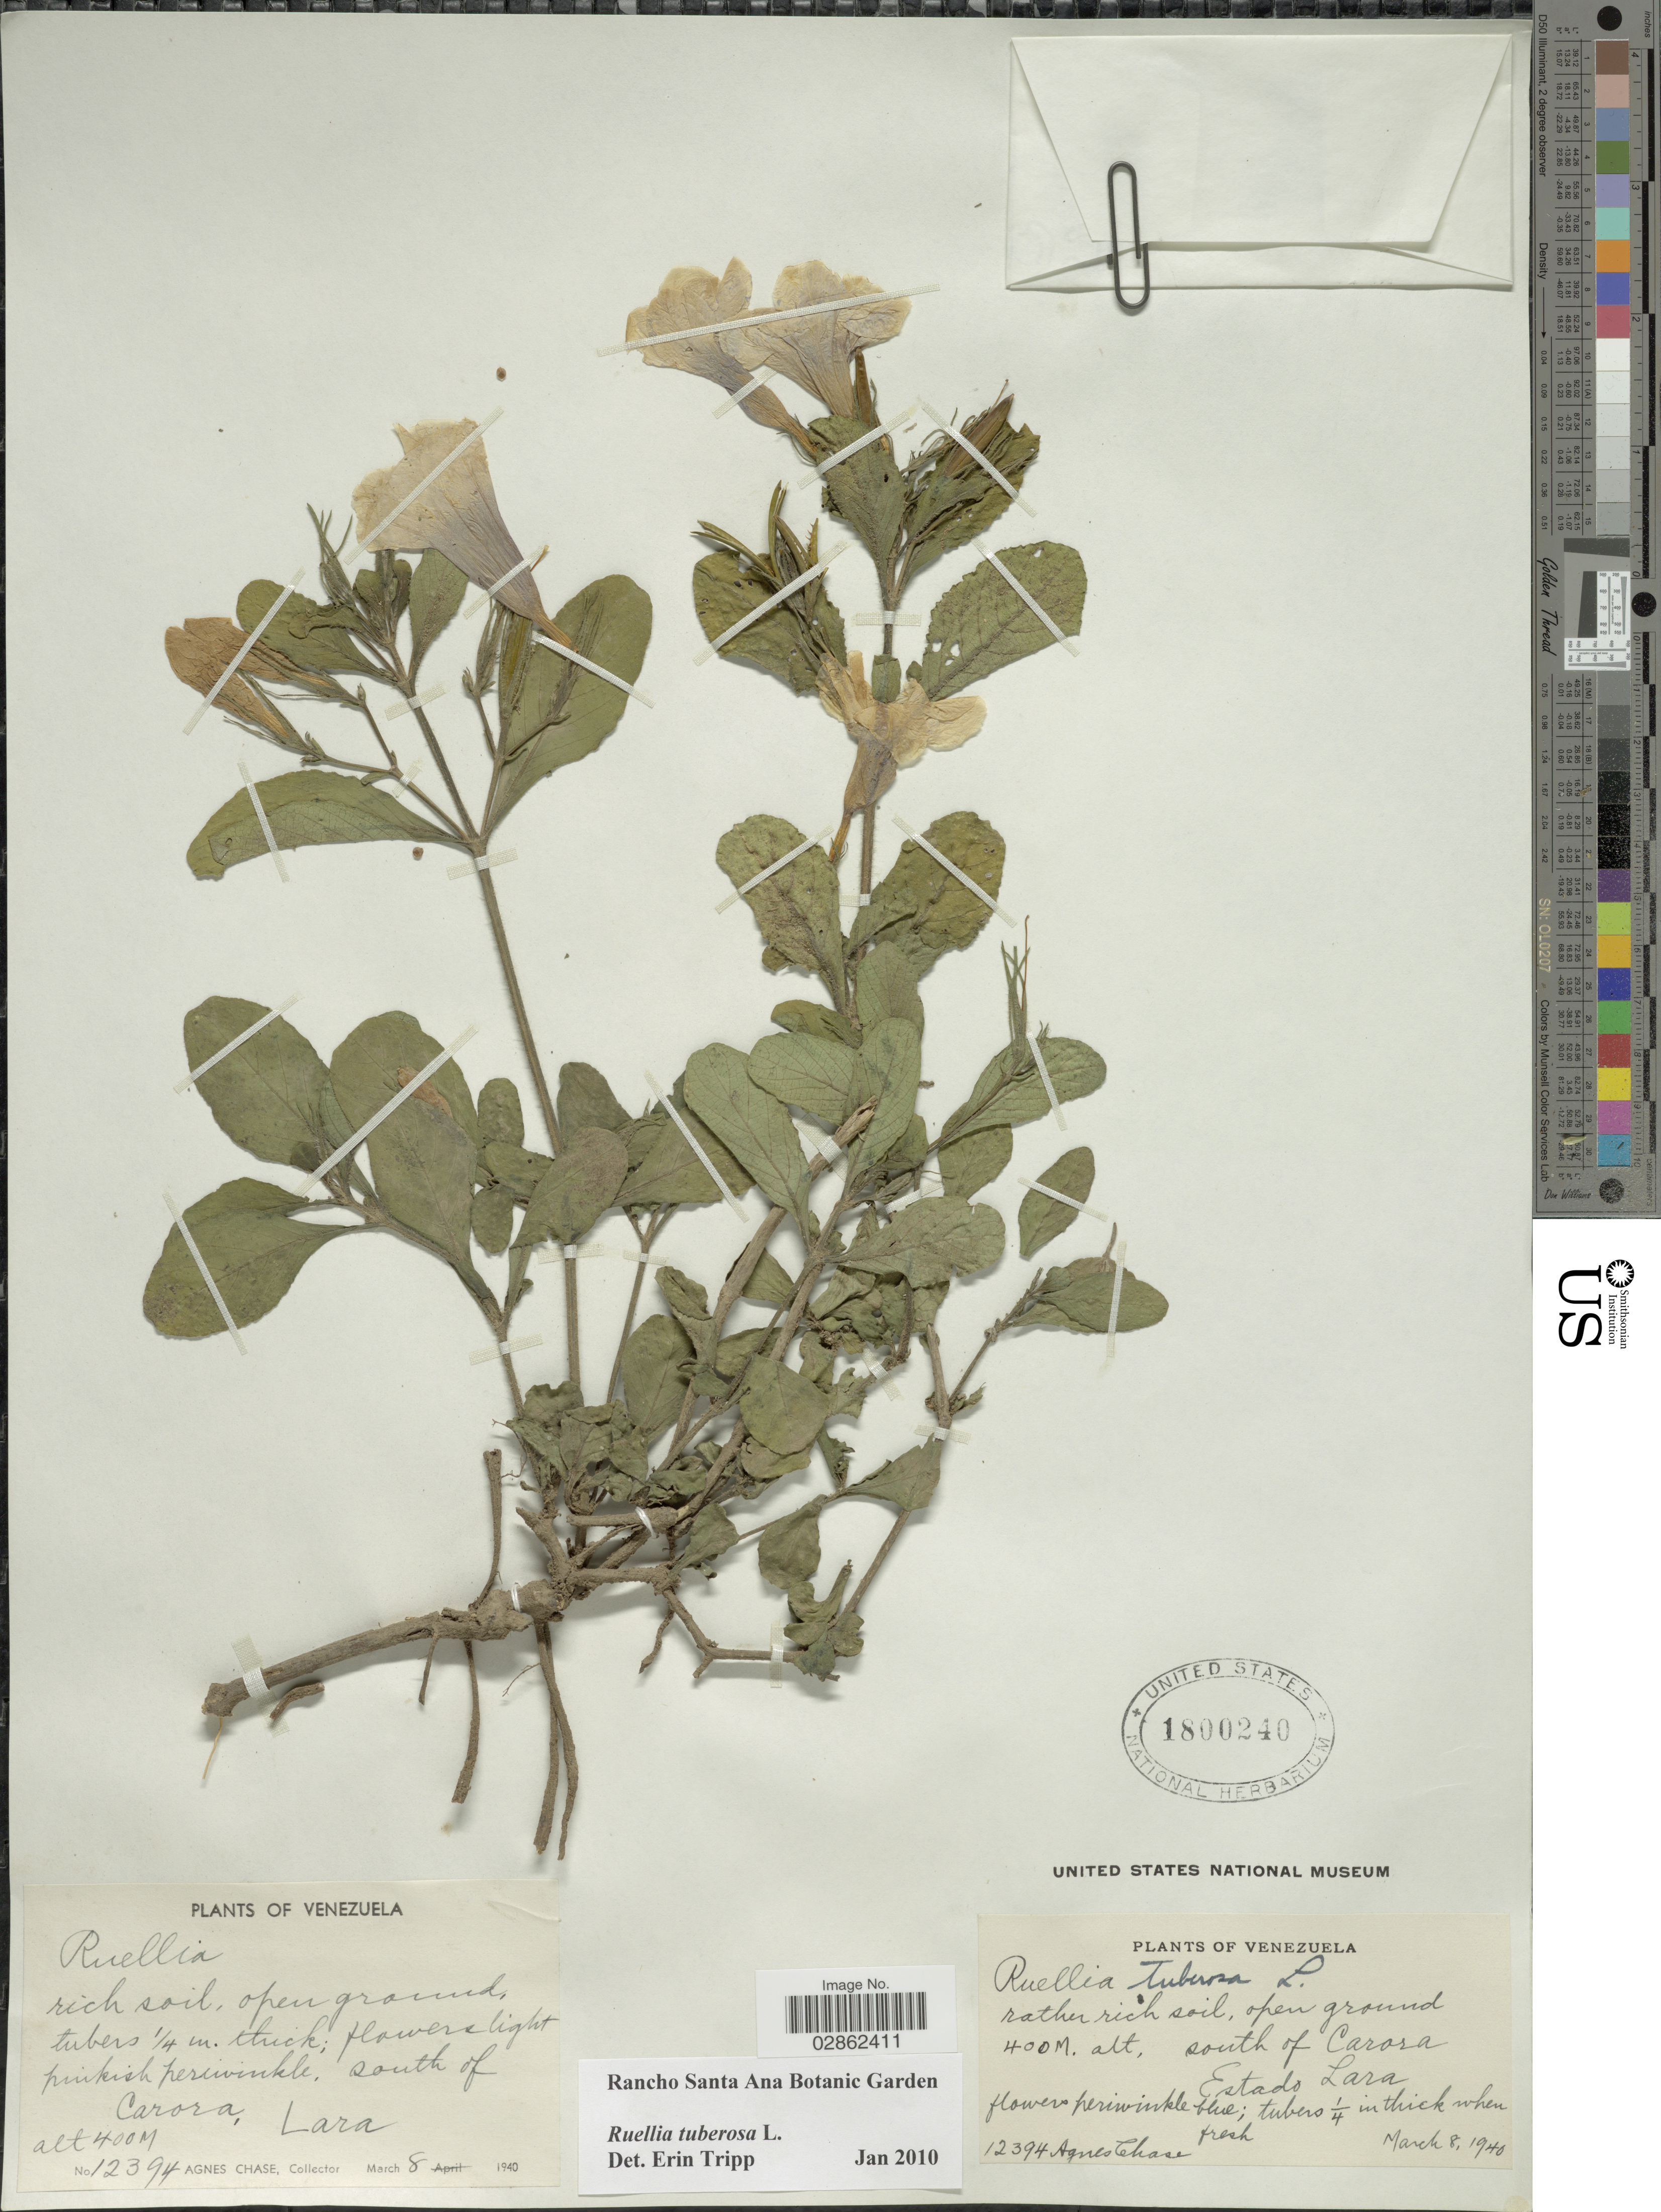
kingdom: Plantae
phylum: Tracheophyta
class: Magnoliopsida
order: Lamiales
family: Acanthaceae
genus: Ruellia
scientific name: Ruellia tuberosa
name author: L.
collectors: A. Chase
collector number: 12394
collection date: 1940-03-08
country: Venezuela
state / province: Lara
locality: South of Carora.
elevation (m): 400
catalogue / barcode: US 1800240